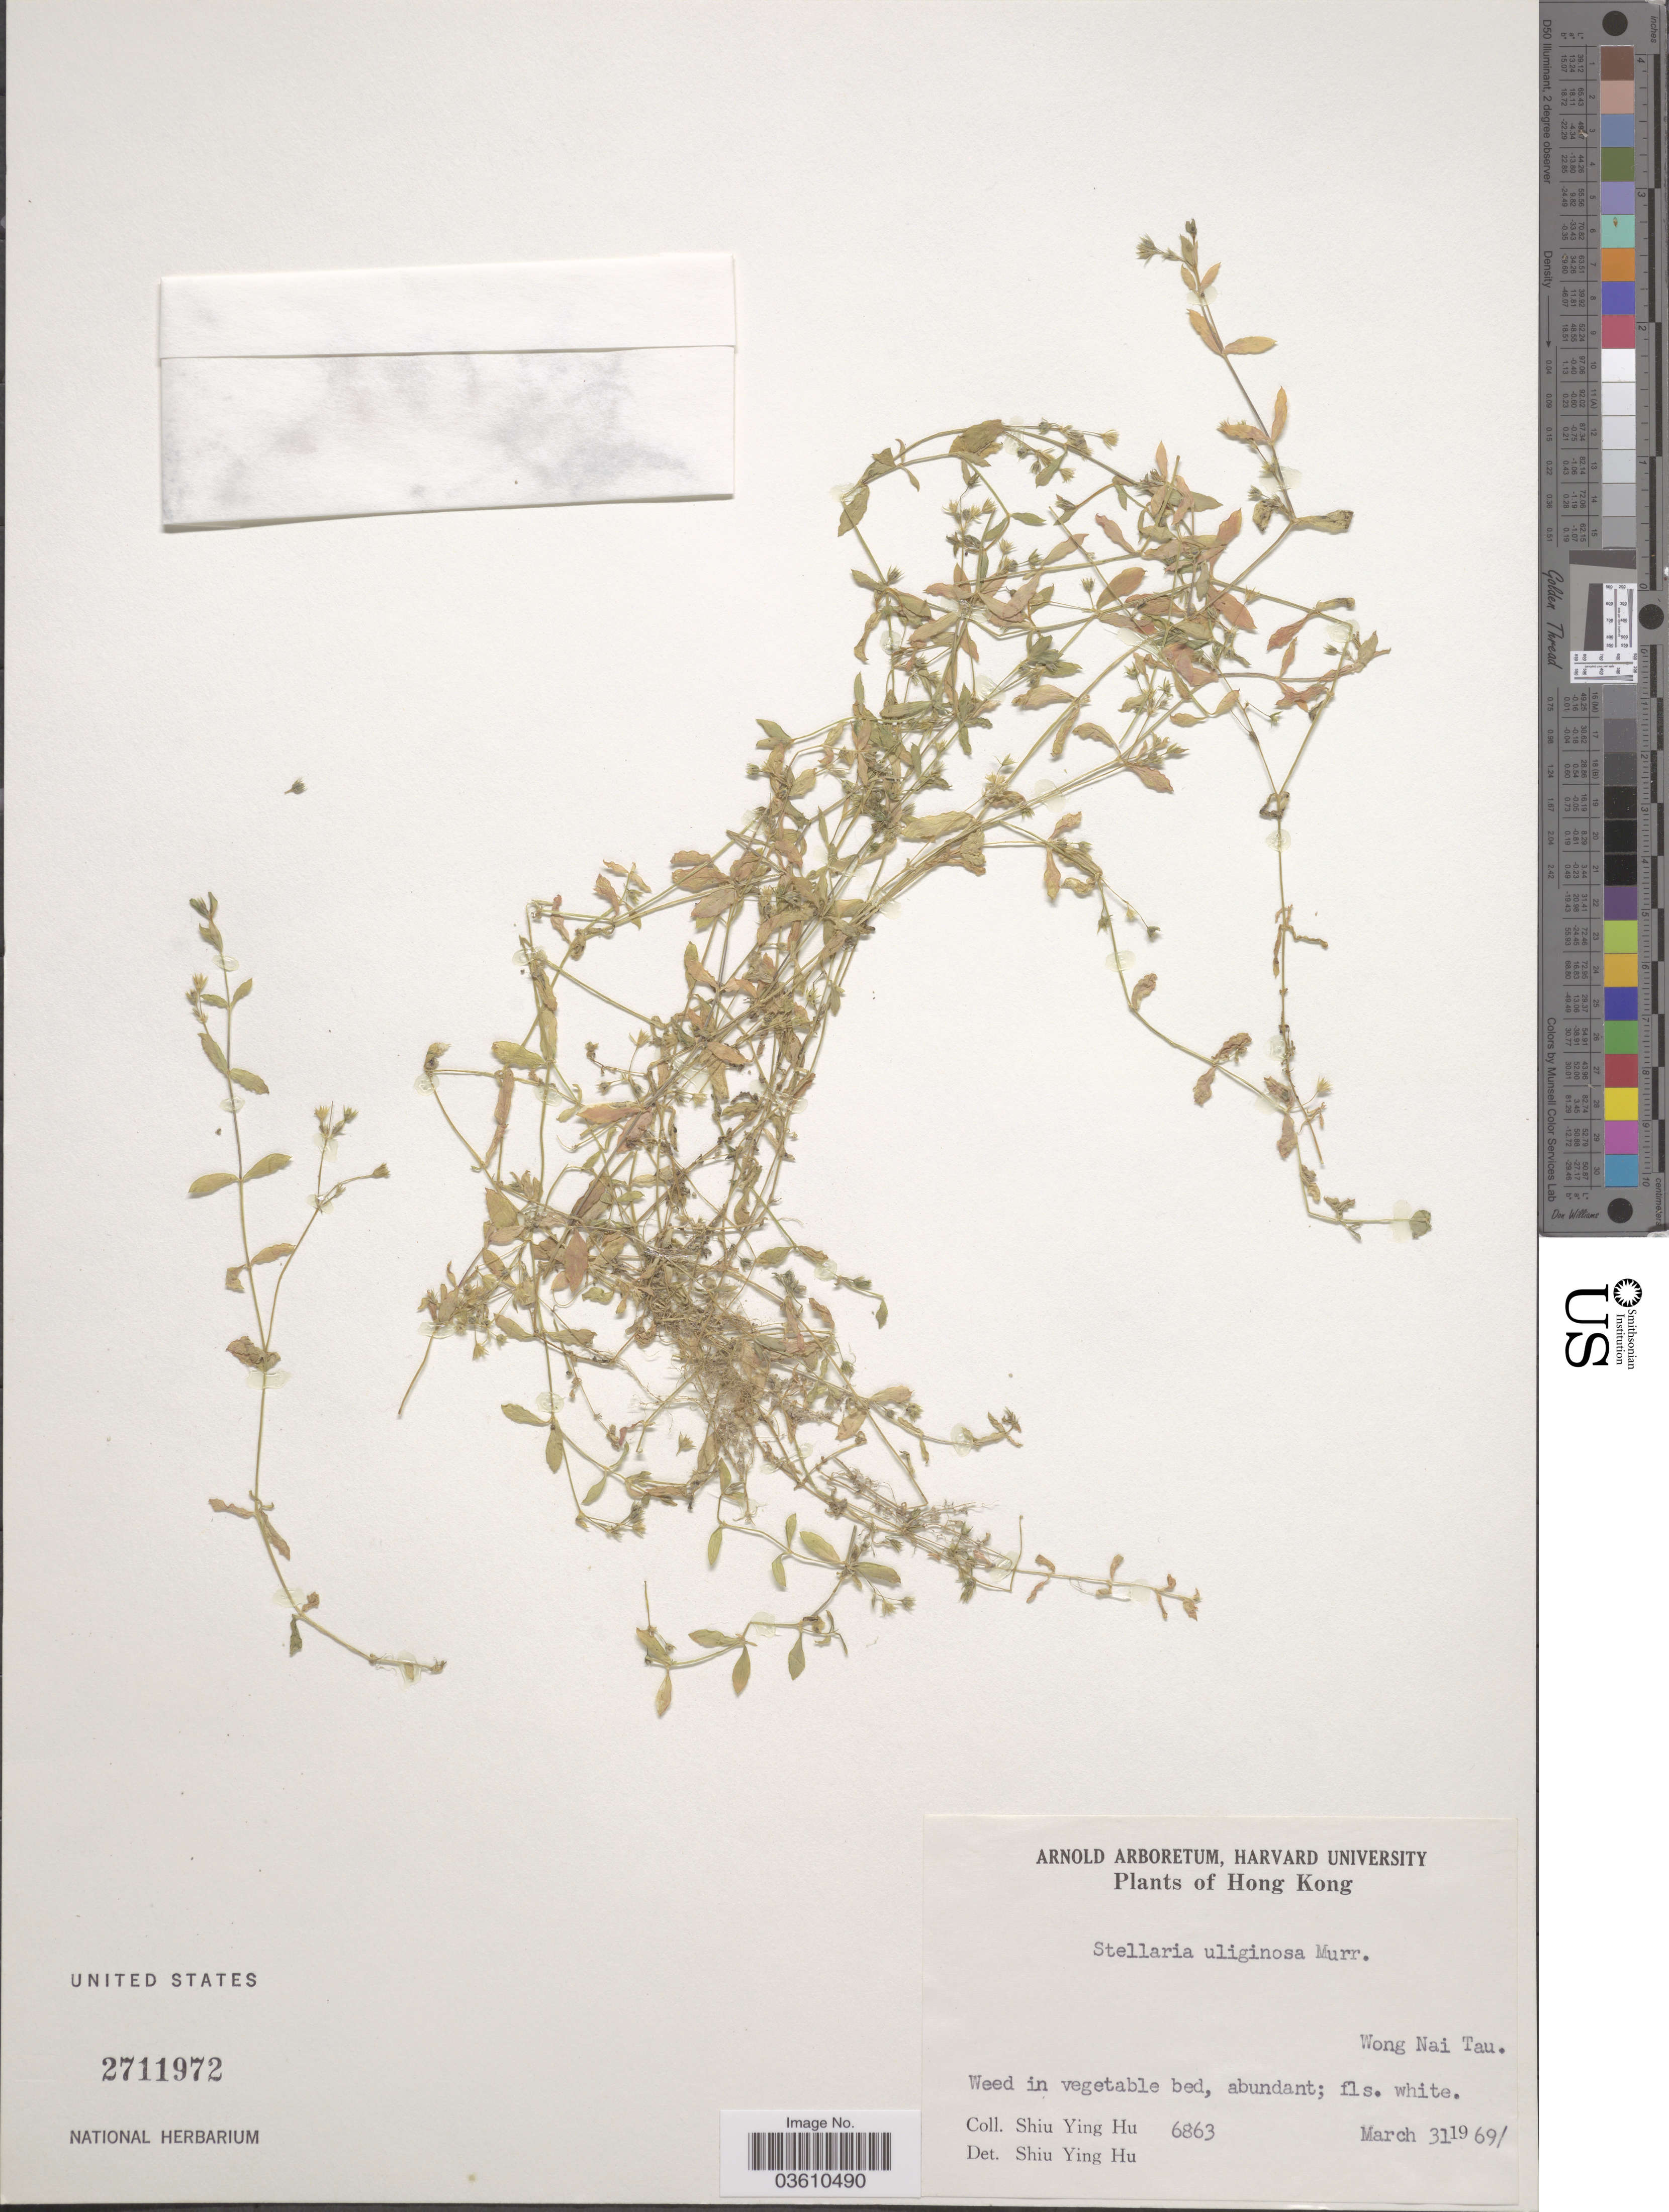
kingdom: Plantae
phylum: Tracheophyta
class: Magnoliopsida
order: Caryophyllales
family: Caryophyllaceae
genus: Stellaria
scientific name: Stellaria uliginosa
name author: Murray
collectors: S. Y. Hu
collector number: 6863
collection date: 1969-03-31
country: China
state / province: Hong Kong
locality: Wong Nai Tau.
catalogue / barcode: US 2711972